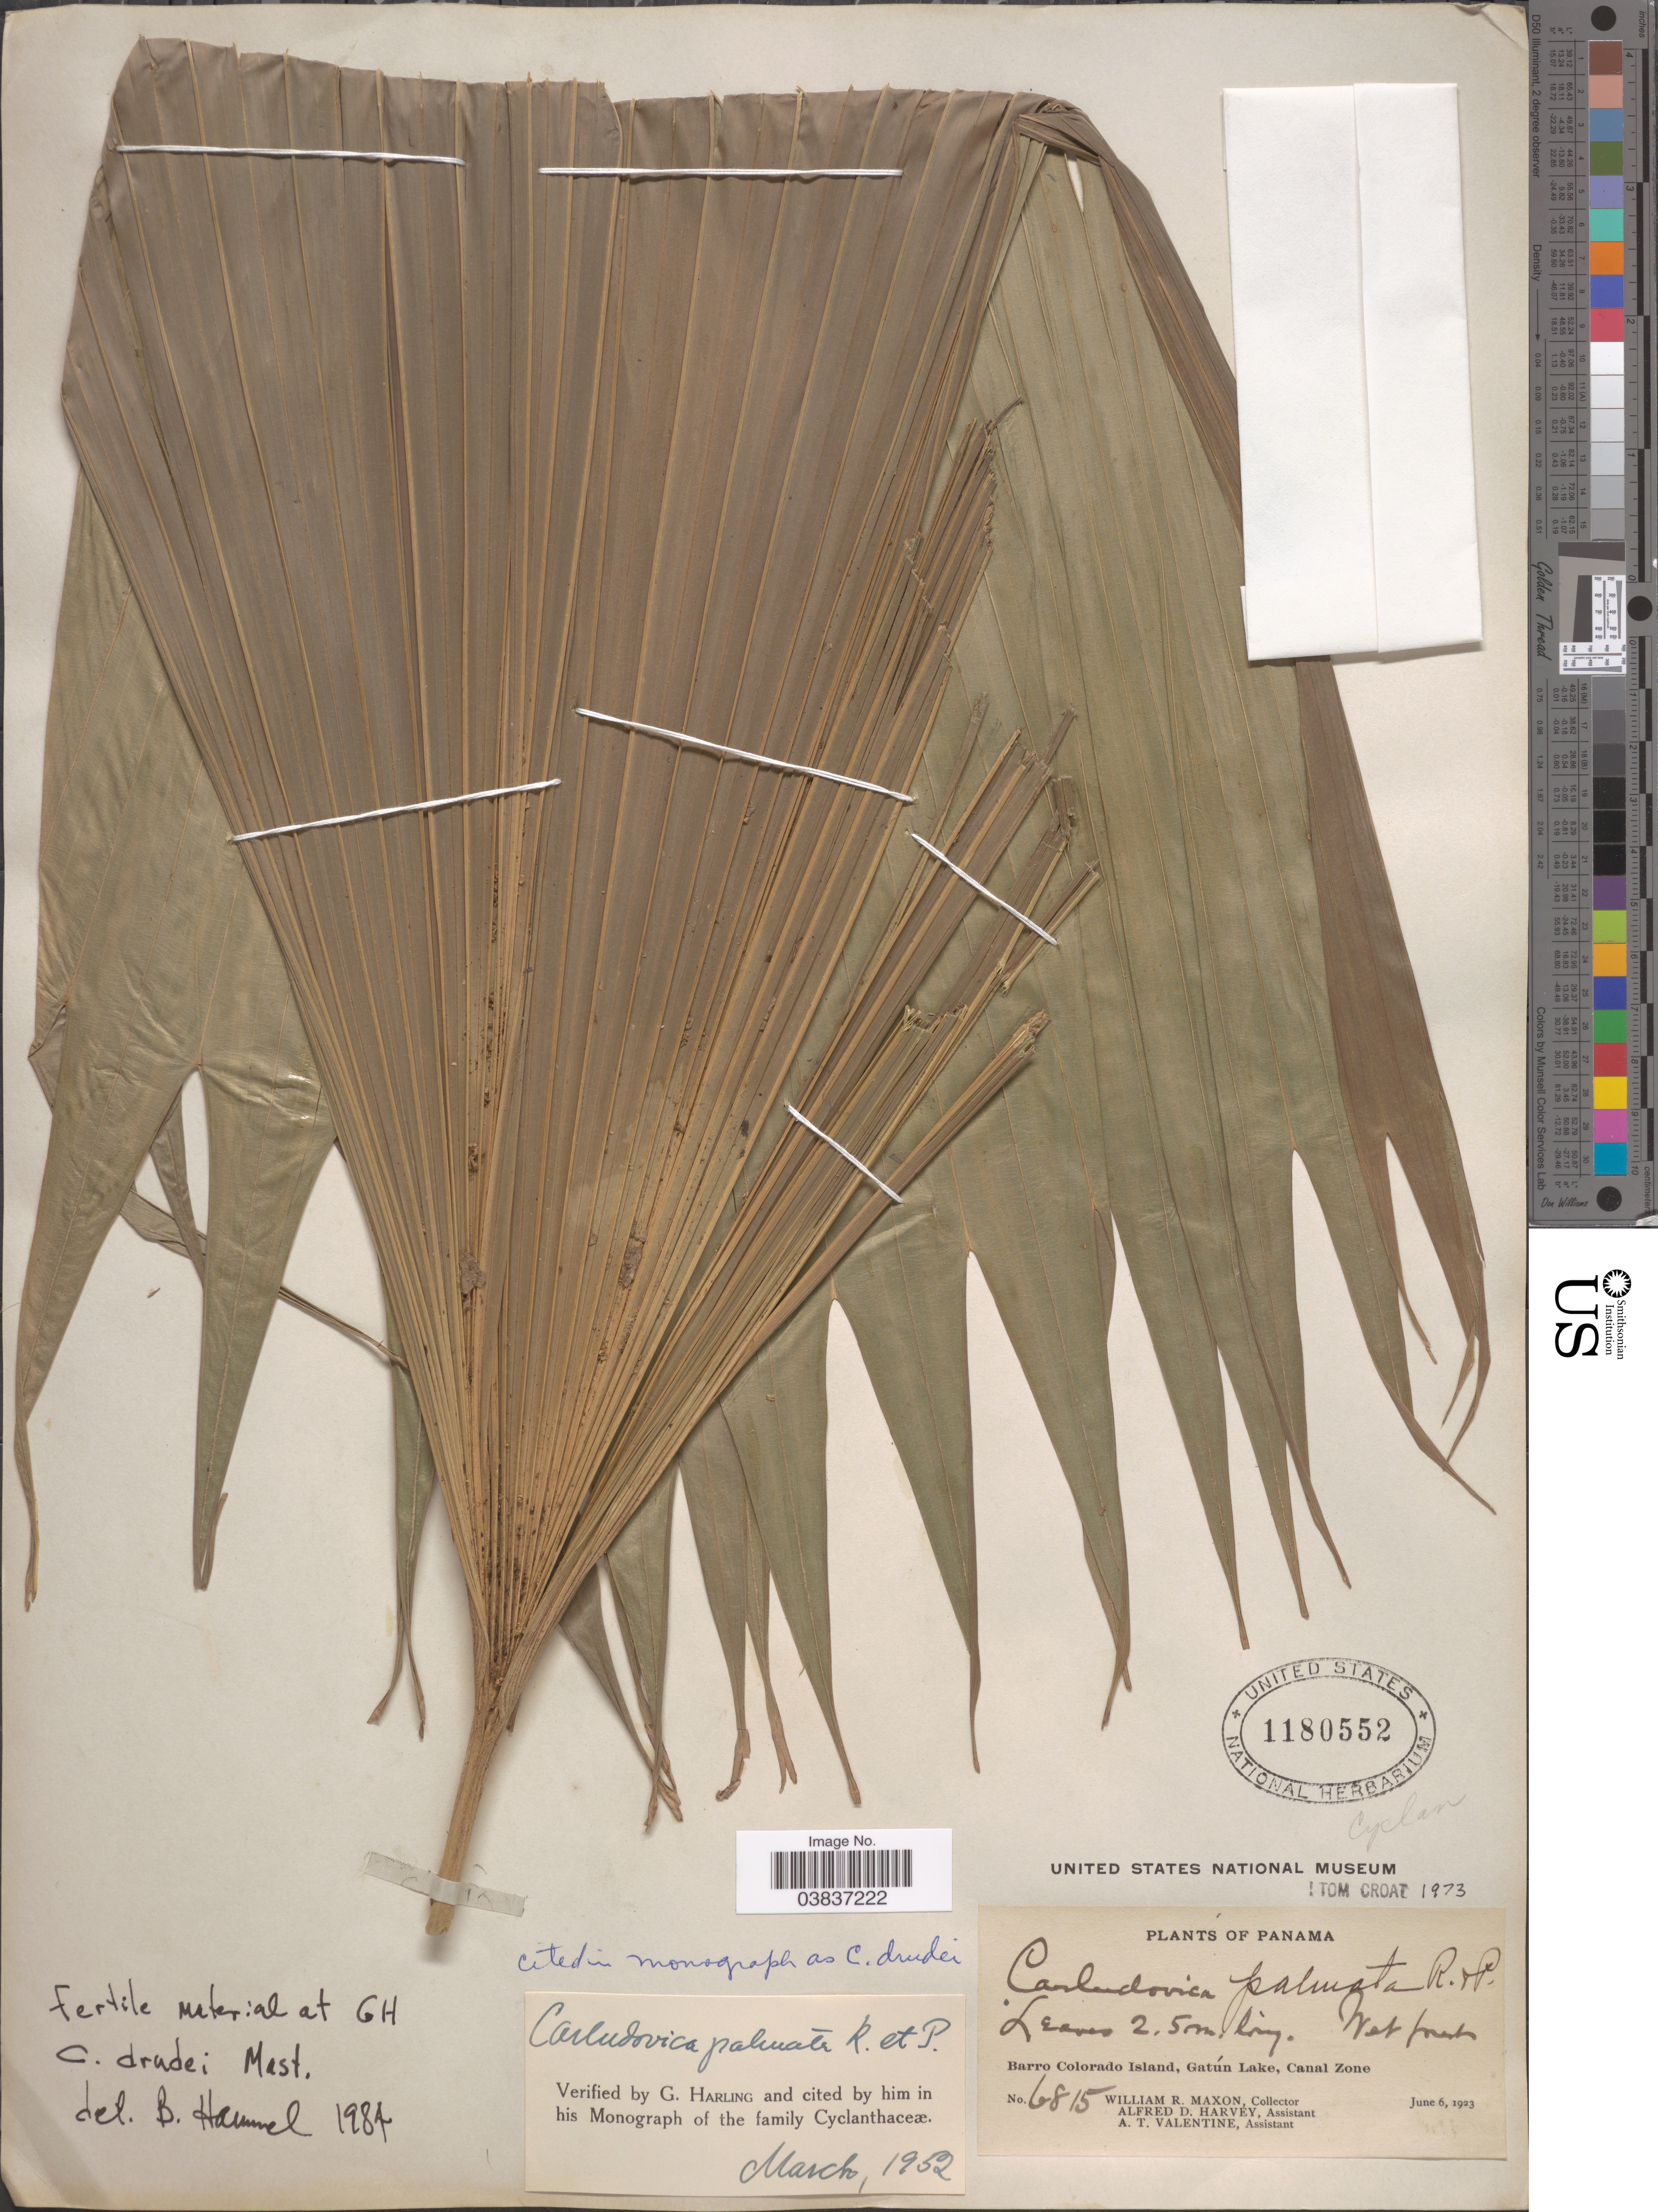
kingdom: Plantae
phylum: Tracheophyta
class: Liliopsida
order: Pandanales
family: Cyclanthaceae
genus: Carludovica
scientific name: Carludovica drudei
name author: Mast.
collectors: W. R. Maxon, A. D. Harvey & A. Valentine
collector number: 6815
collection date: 1923-06-06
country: Panama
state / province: Panamá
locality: Barro Colorado Island, Gatún Lake, Canal Zone.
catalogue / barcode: US 1180552